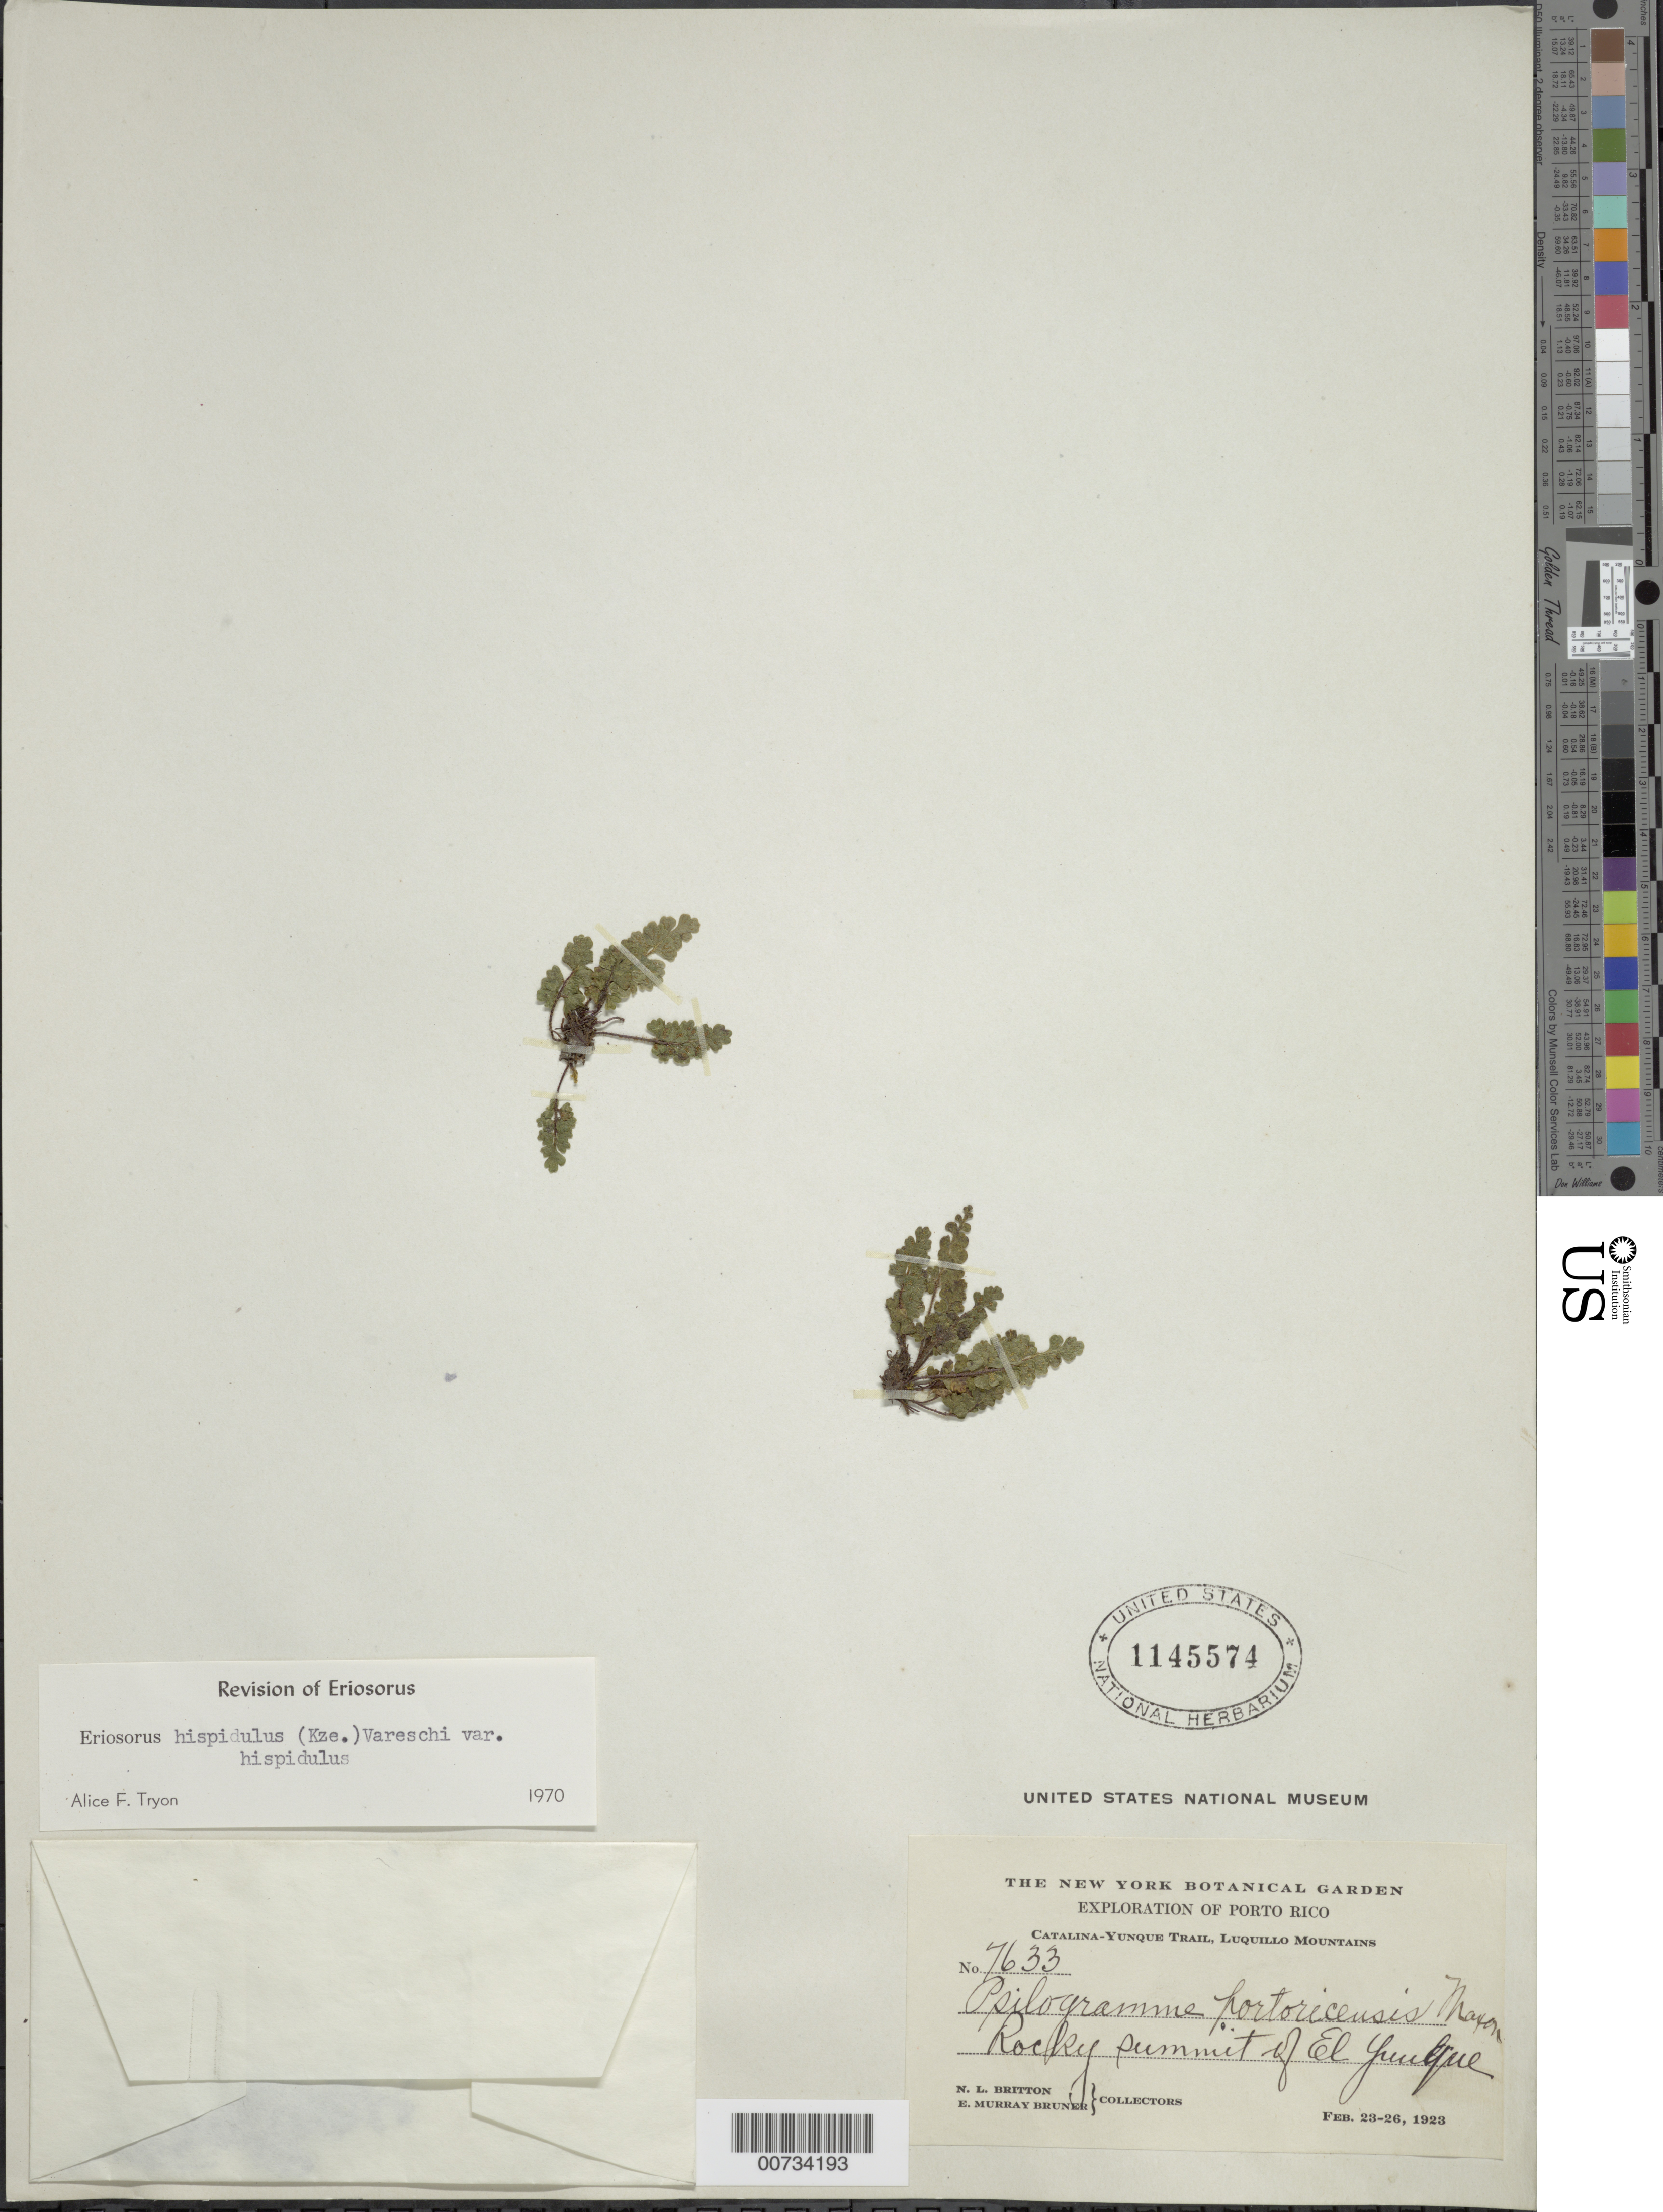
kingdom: Plantae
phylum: Tracheophyta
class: Polypodiopsida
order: Polypodiales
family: Pteridaceae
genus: Jamesonia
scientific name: Jamesonia hispidula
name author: Kunze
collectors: N. Britton & E. Murray Bruner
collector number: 7633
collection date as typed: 23 Feb 1923 to 26 Feb 1923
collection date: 1923-02-23/1923-02-26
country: Puerto Rico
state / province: Luquillo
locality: Catalina-Yunque Trail, Luquillo Mts.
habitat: Rocky summit of El Yunque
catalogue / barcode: US 1145574